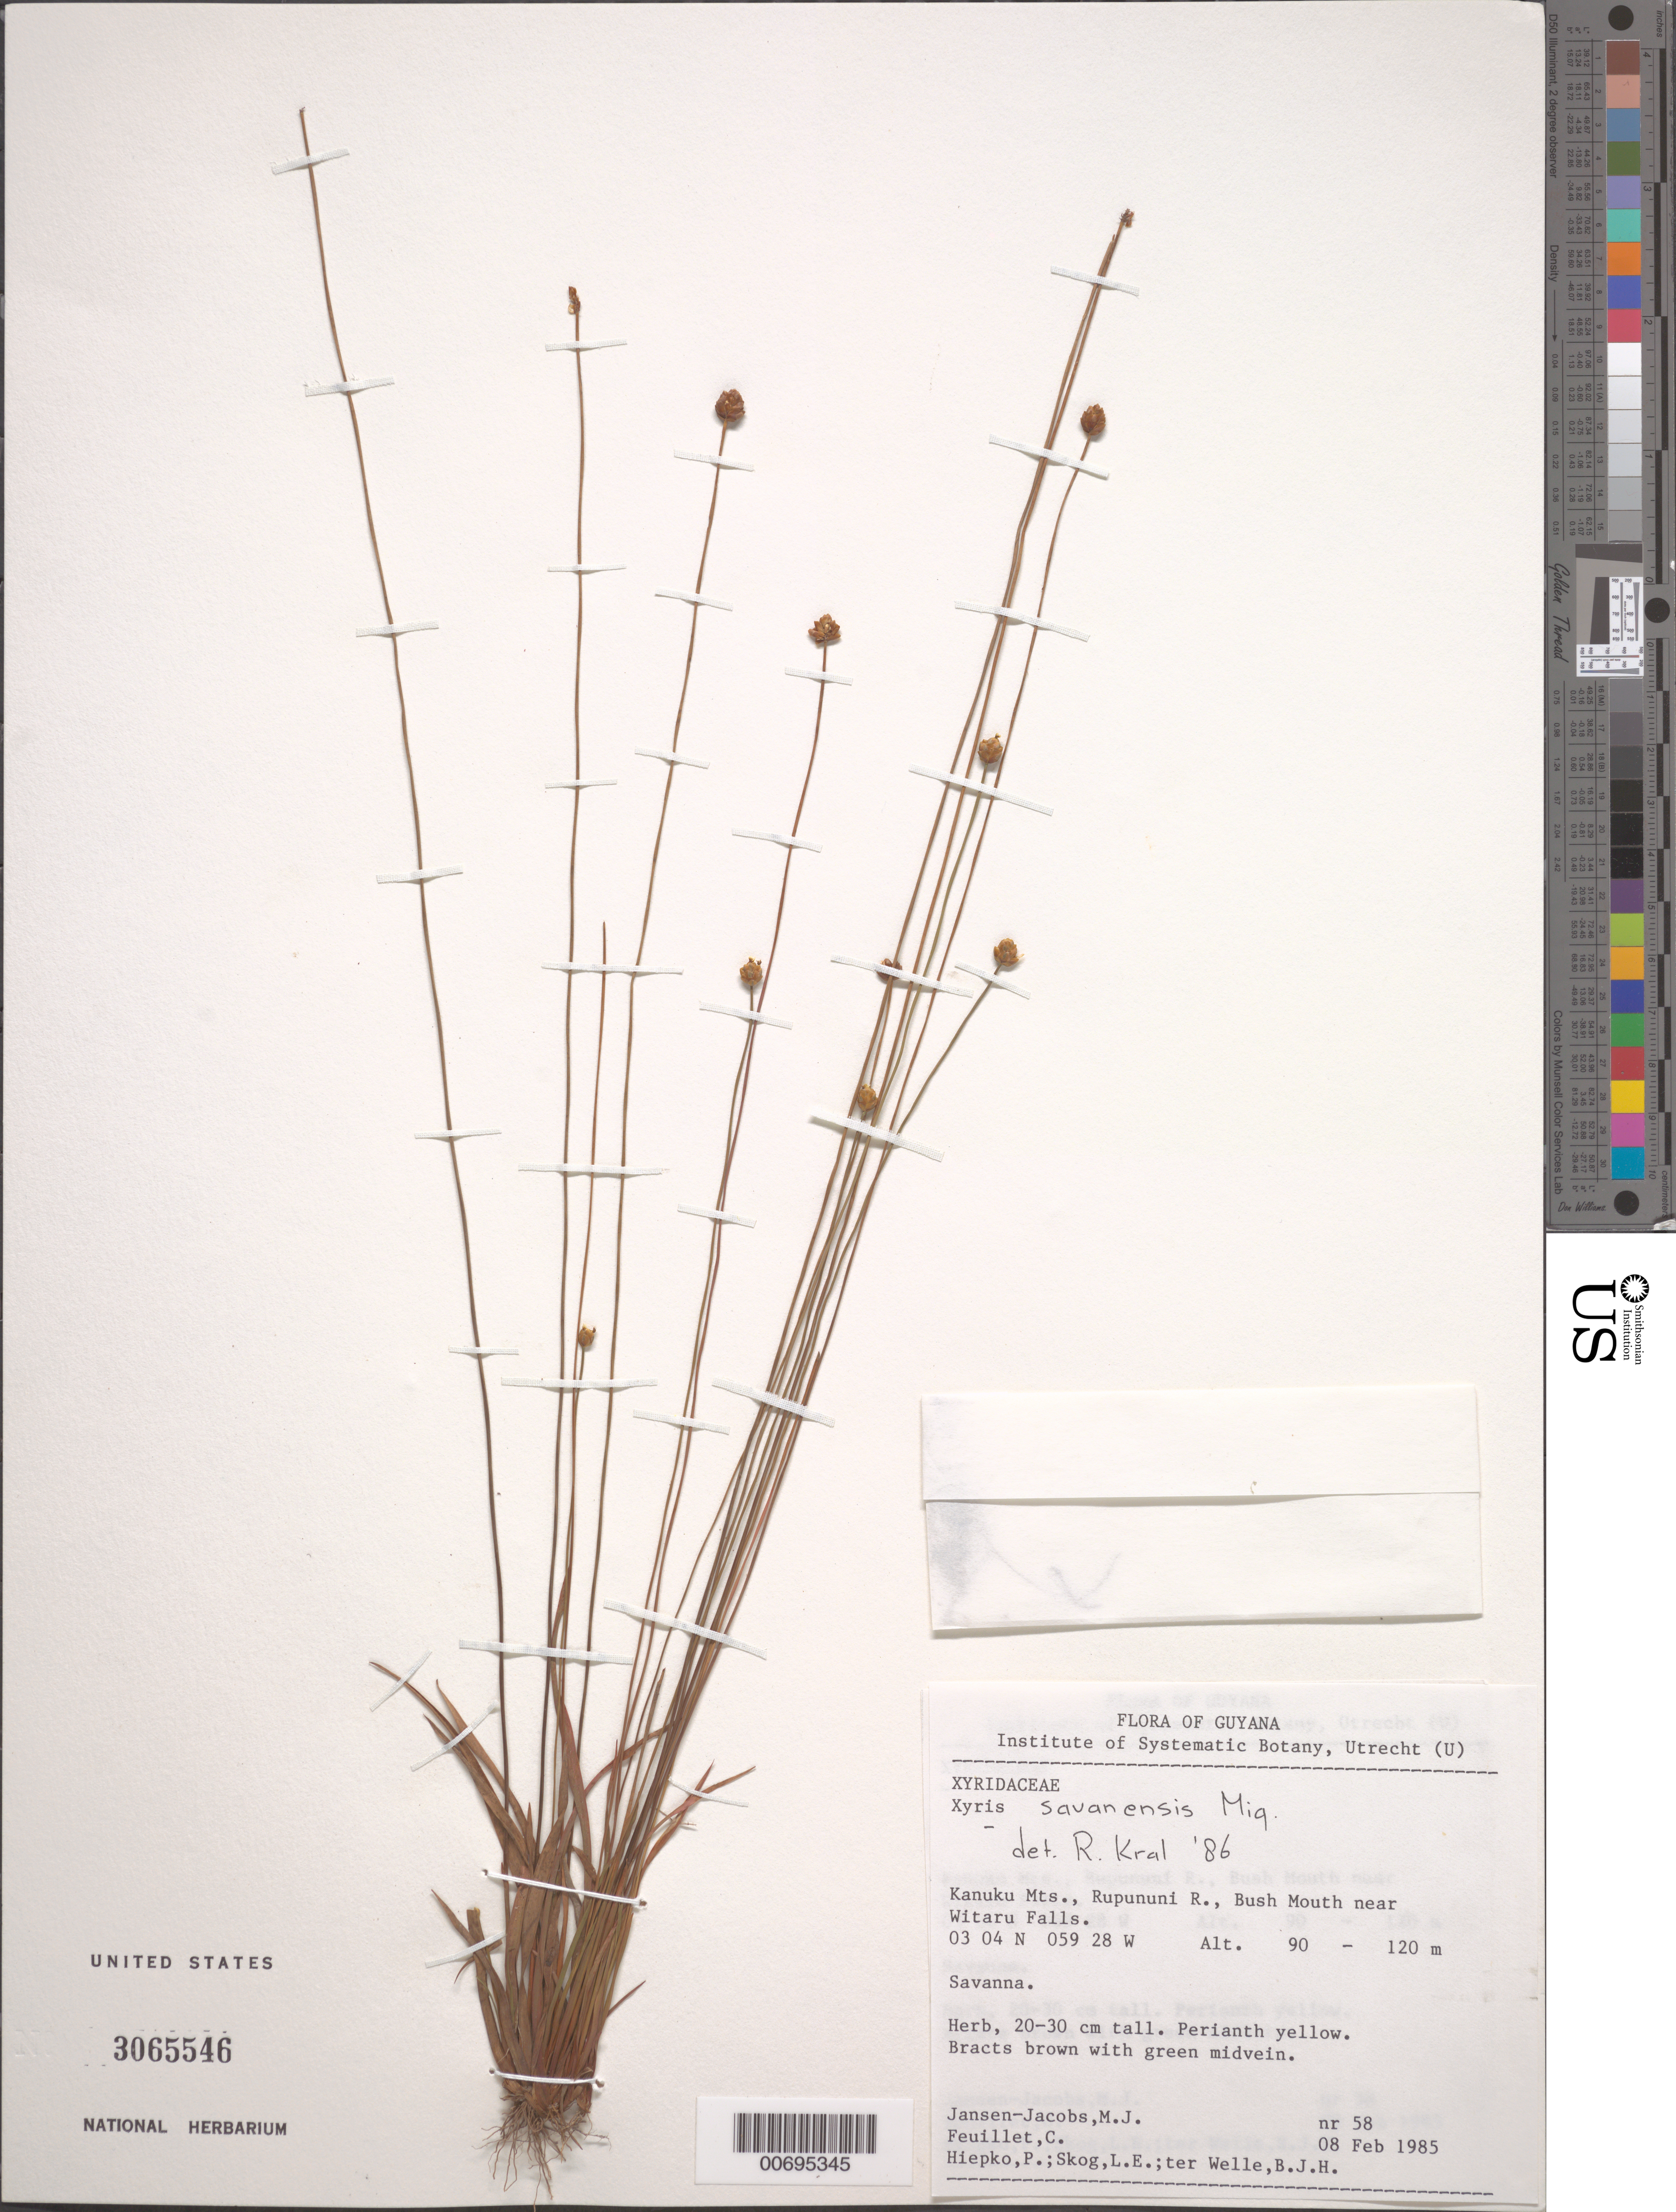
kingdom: Plantae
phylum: Tracheophyta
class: Liliopsida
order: Poales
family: Xyridaceae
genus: Xyris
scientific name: Xyris savanensis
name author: Miq.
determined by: Kral, Robert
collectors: M. J. Jansen-Jacobs, C. Feuillet, P. H. Hiepko, L. E. Skog & B. Welle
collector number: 58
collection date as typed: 8-Feb-85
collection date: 1985-02-08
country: Guyana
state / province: U. Takutu-U. Essequibo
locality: Kanuku Mts., Rupununi R., Bush Mouth near Witaru Falls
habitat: Savanna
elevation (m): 90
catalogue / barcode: US 3065546